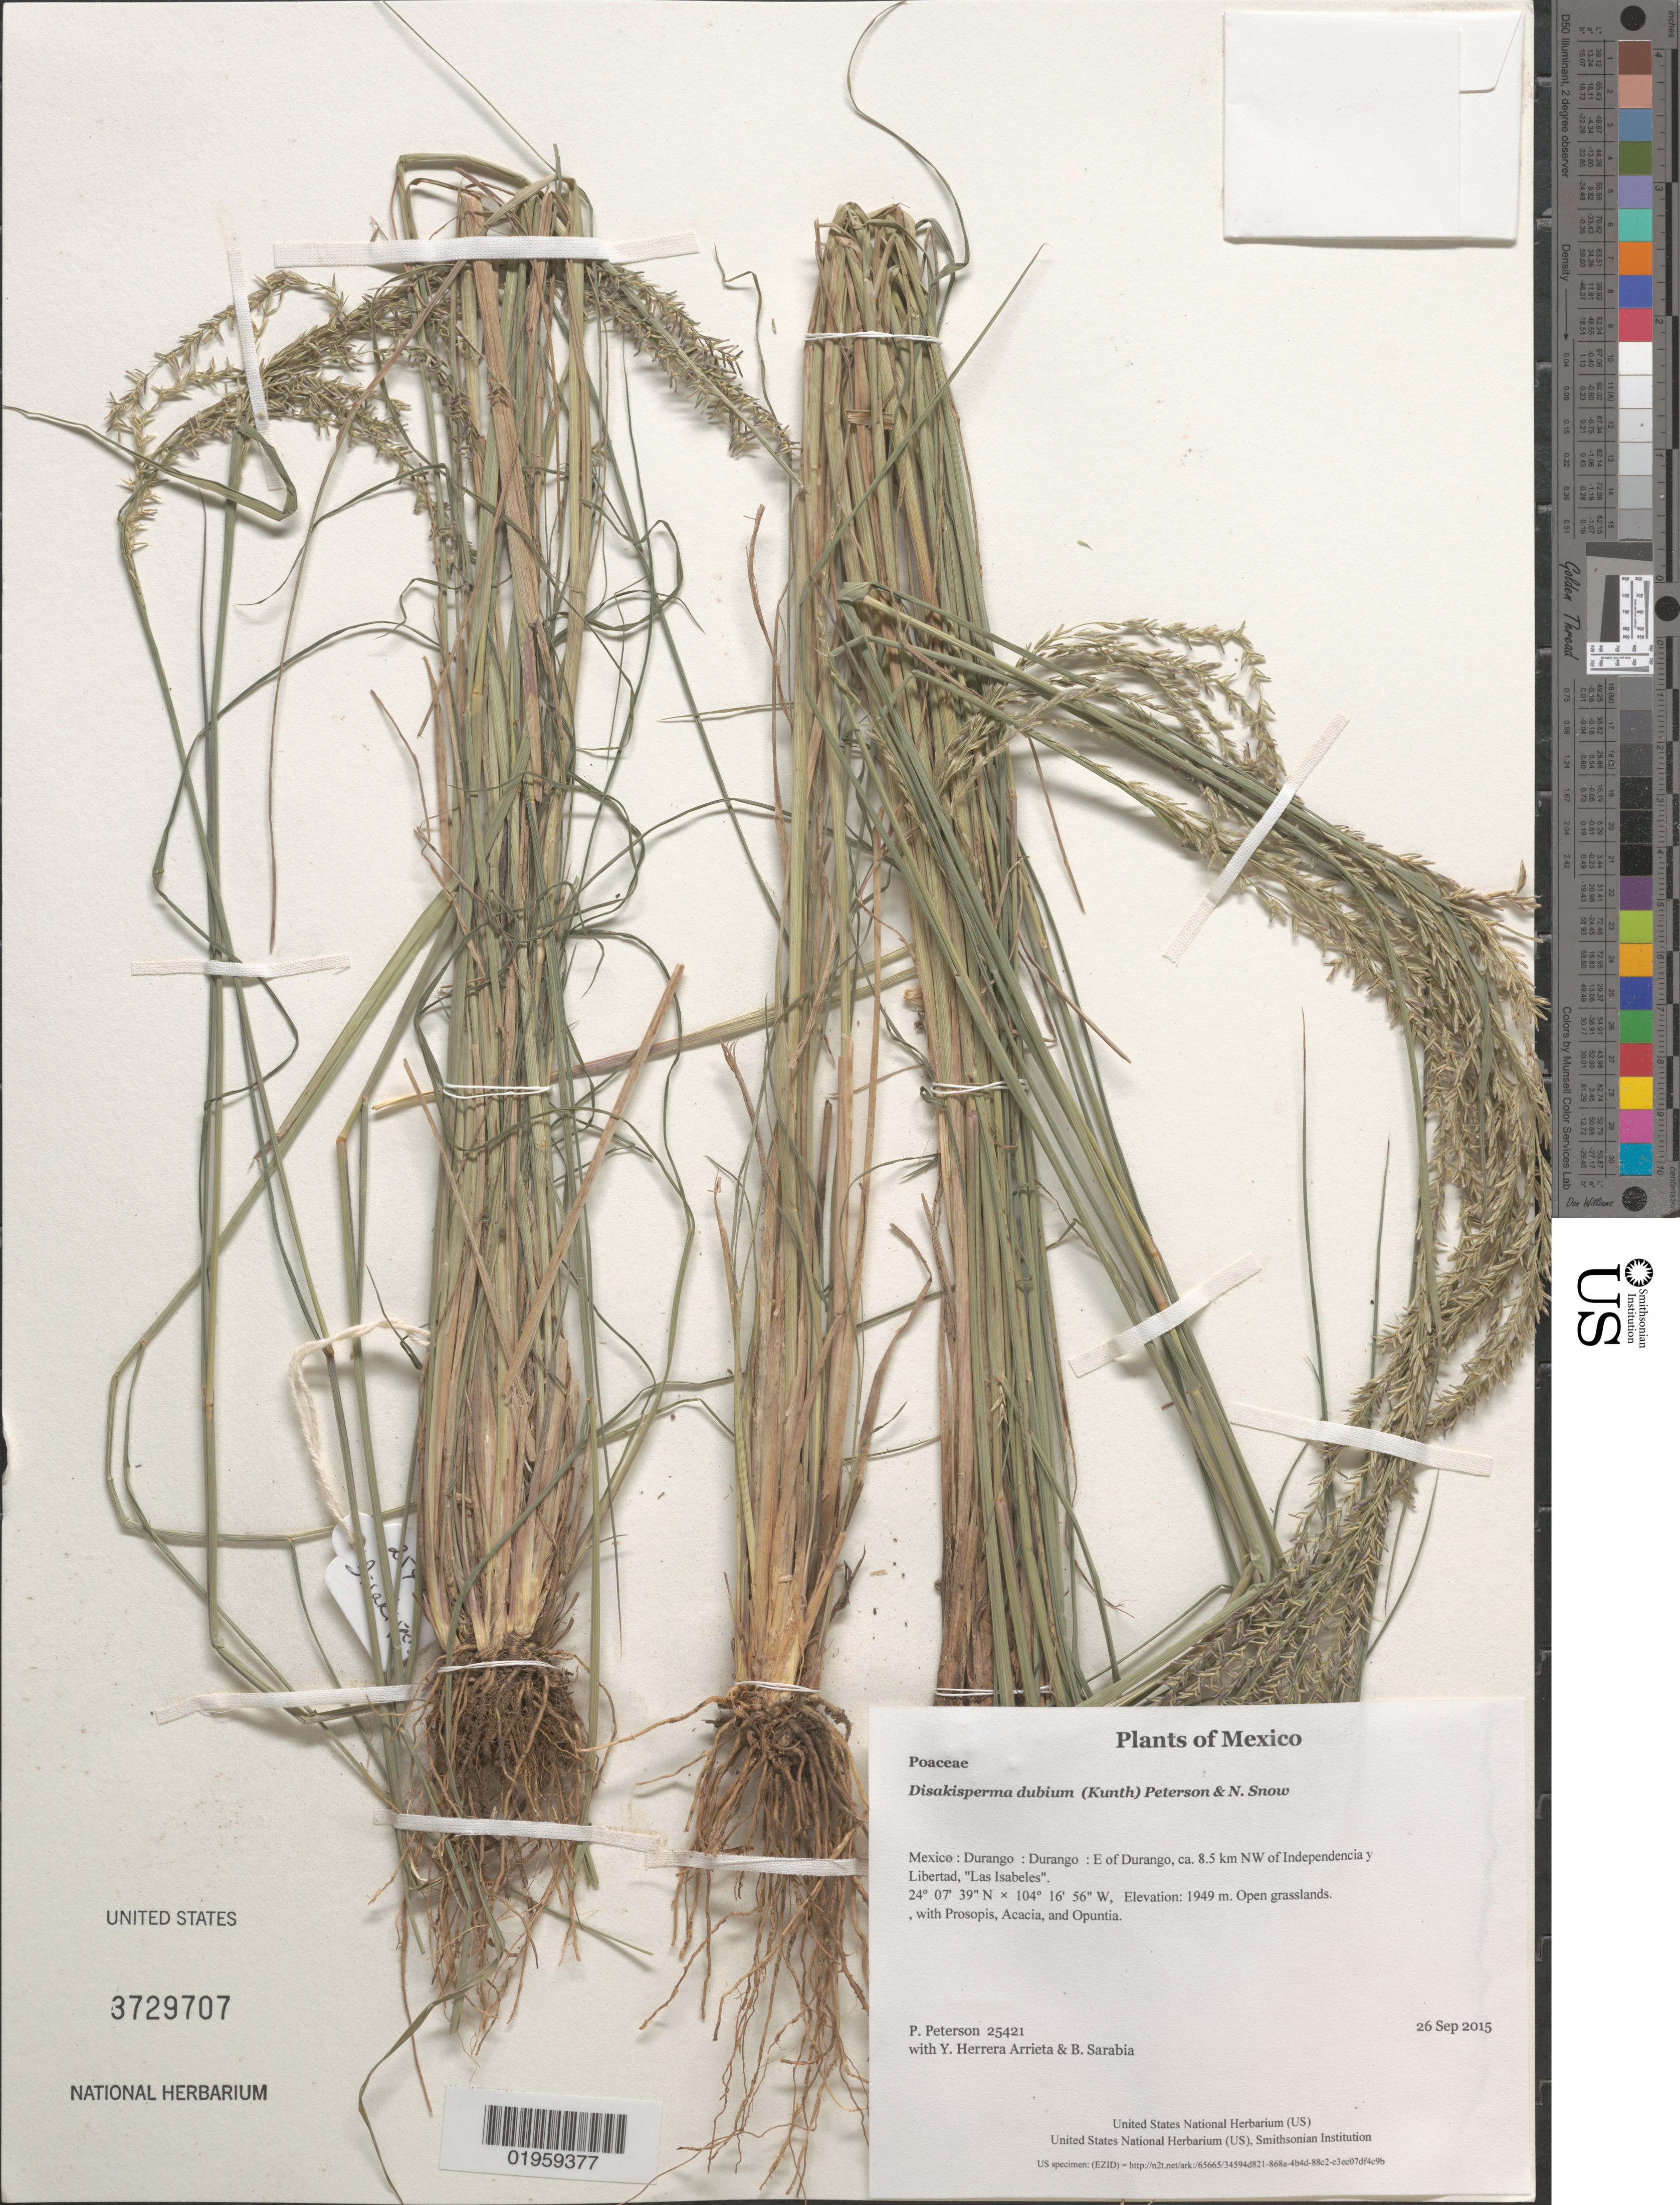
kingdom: Plantae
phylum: Tracheophyta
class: Liliopsida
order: Poales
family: Poaceae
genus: Disakisperma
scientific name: Disakisperma dubium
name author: (Kunth) P.M. Peterson & N. Snow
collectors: P. M. Peterson, Y. Herrera Arrieta & B. Sarabia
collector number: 25421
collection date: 2015-09-26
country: Mexico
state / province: Durango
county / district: Durango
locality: E of Durango, ca. 8.5 km NW of Independencia y Libertad, "Las Isabeles".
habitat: Open grasslands.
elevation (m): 1949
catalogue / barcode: US 3729707